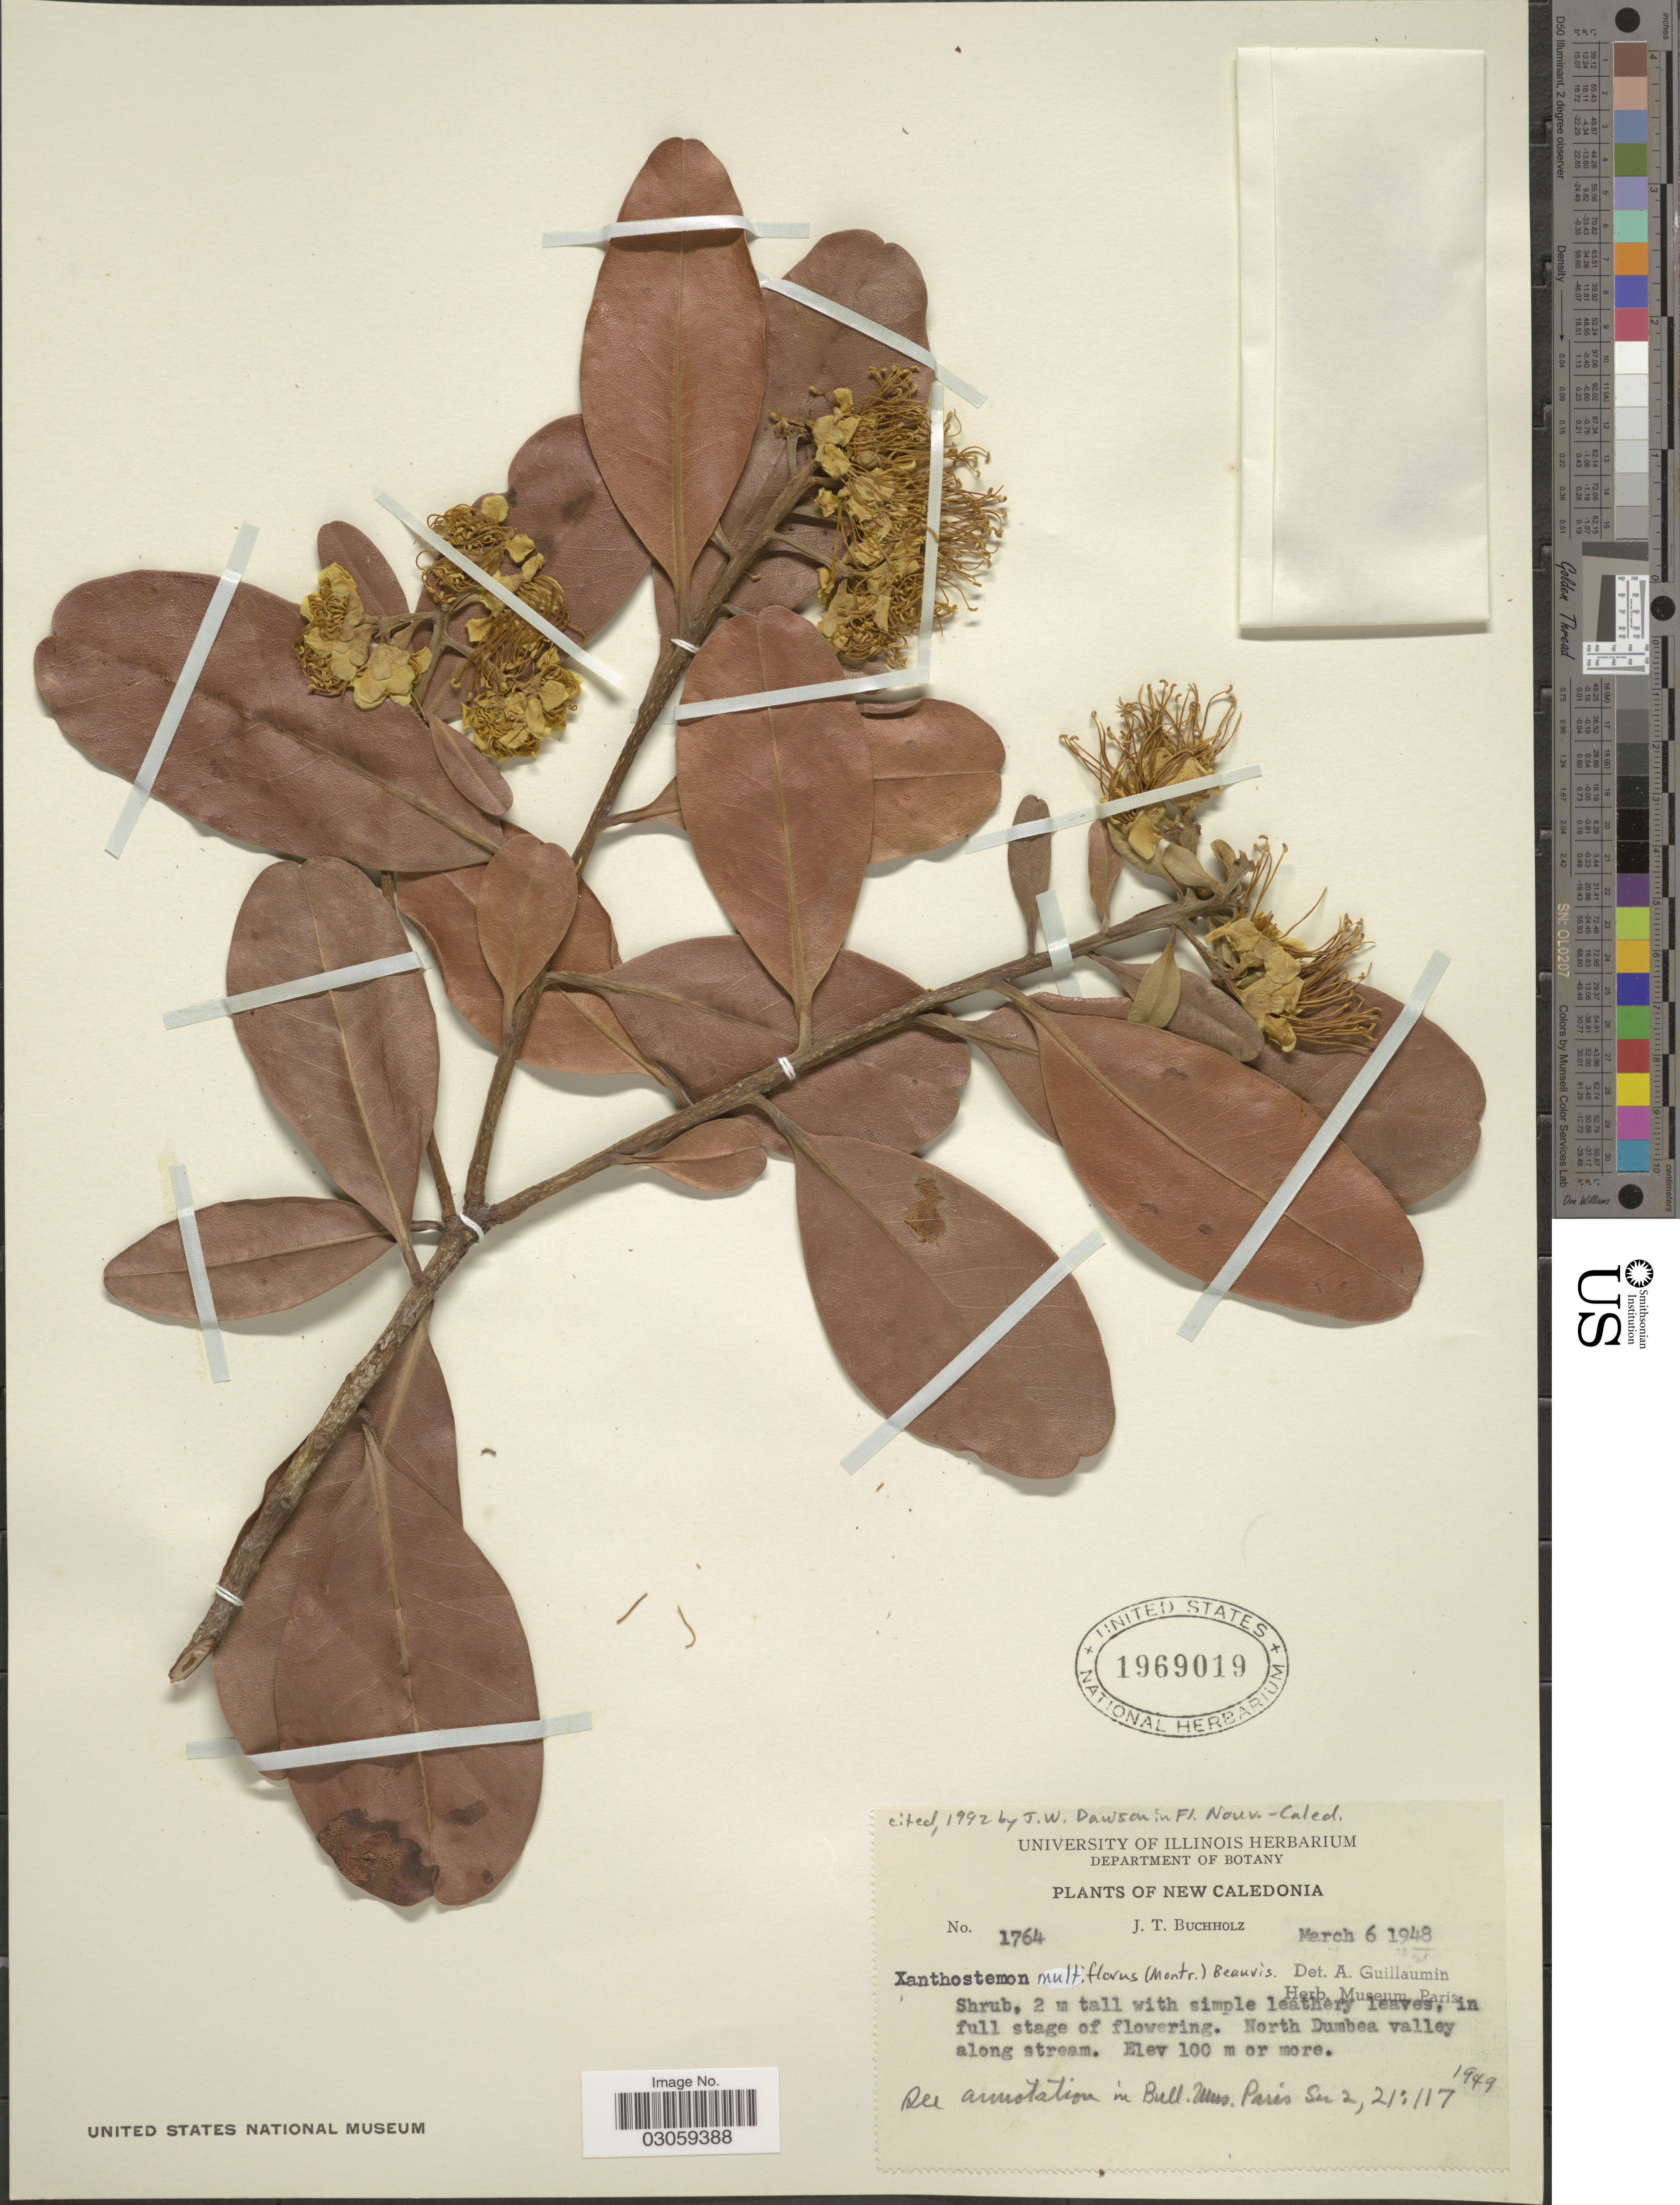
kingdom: Plantae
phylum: Tracheophyta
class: Magnoliopsida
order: Myrtales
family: Myrtaceae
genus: Xanthostemon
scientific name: Xanthostemon multiflorus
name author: (Montrouz.) Beauvis.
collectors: J. Buccholz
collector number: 1764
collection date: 1948-03-06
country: New Caledonia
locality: North Dumbea valley along stream.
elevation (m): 100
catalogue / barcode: US 1969019